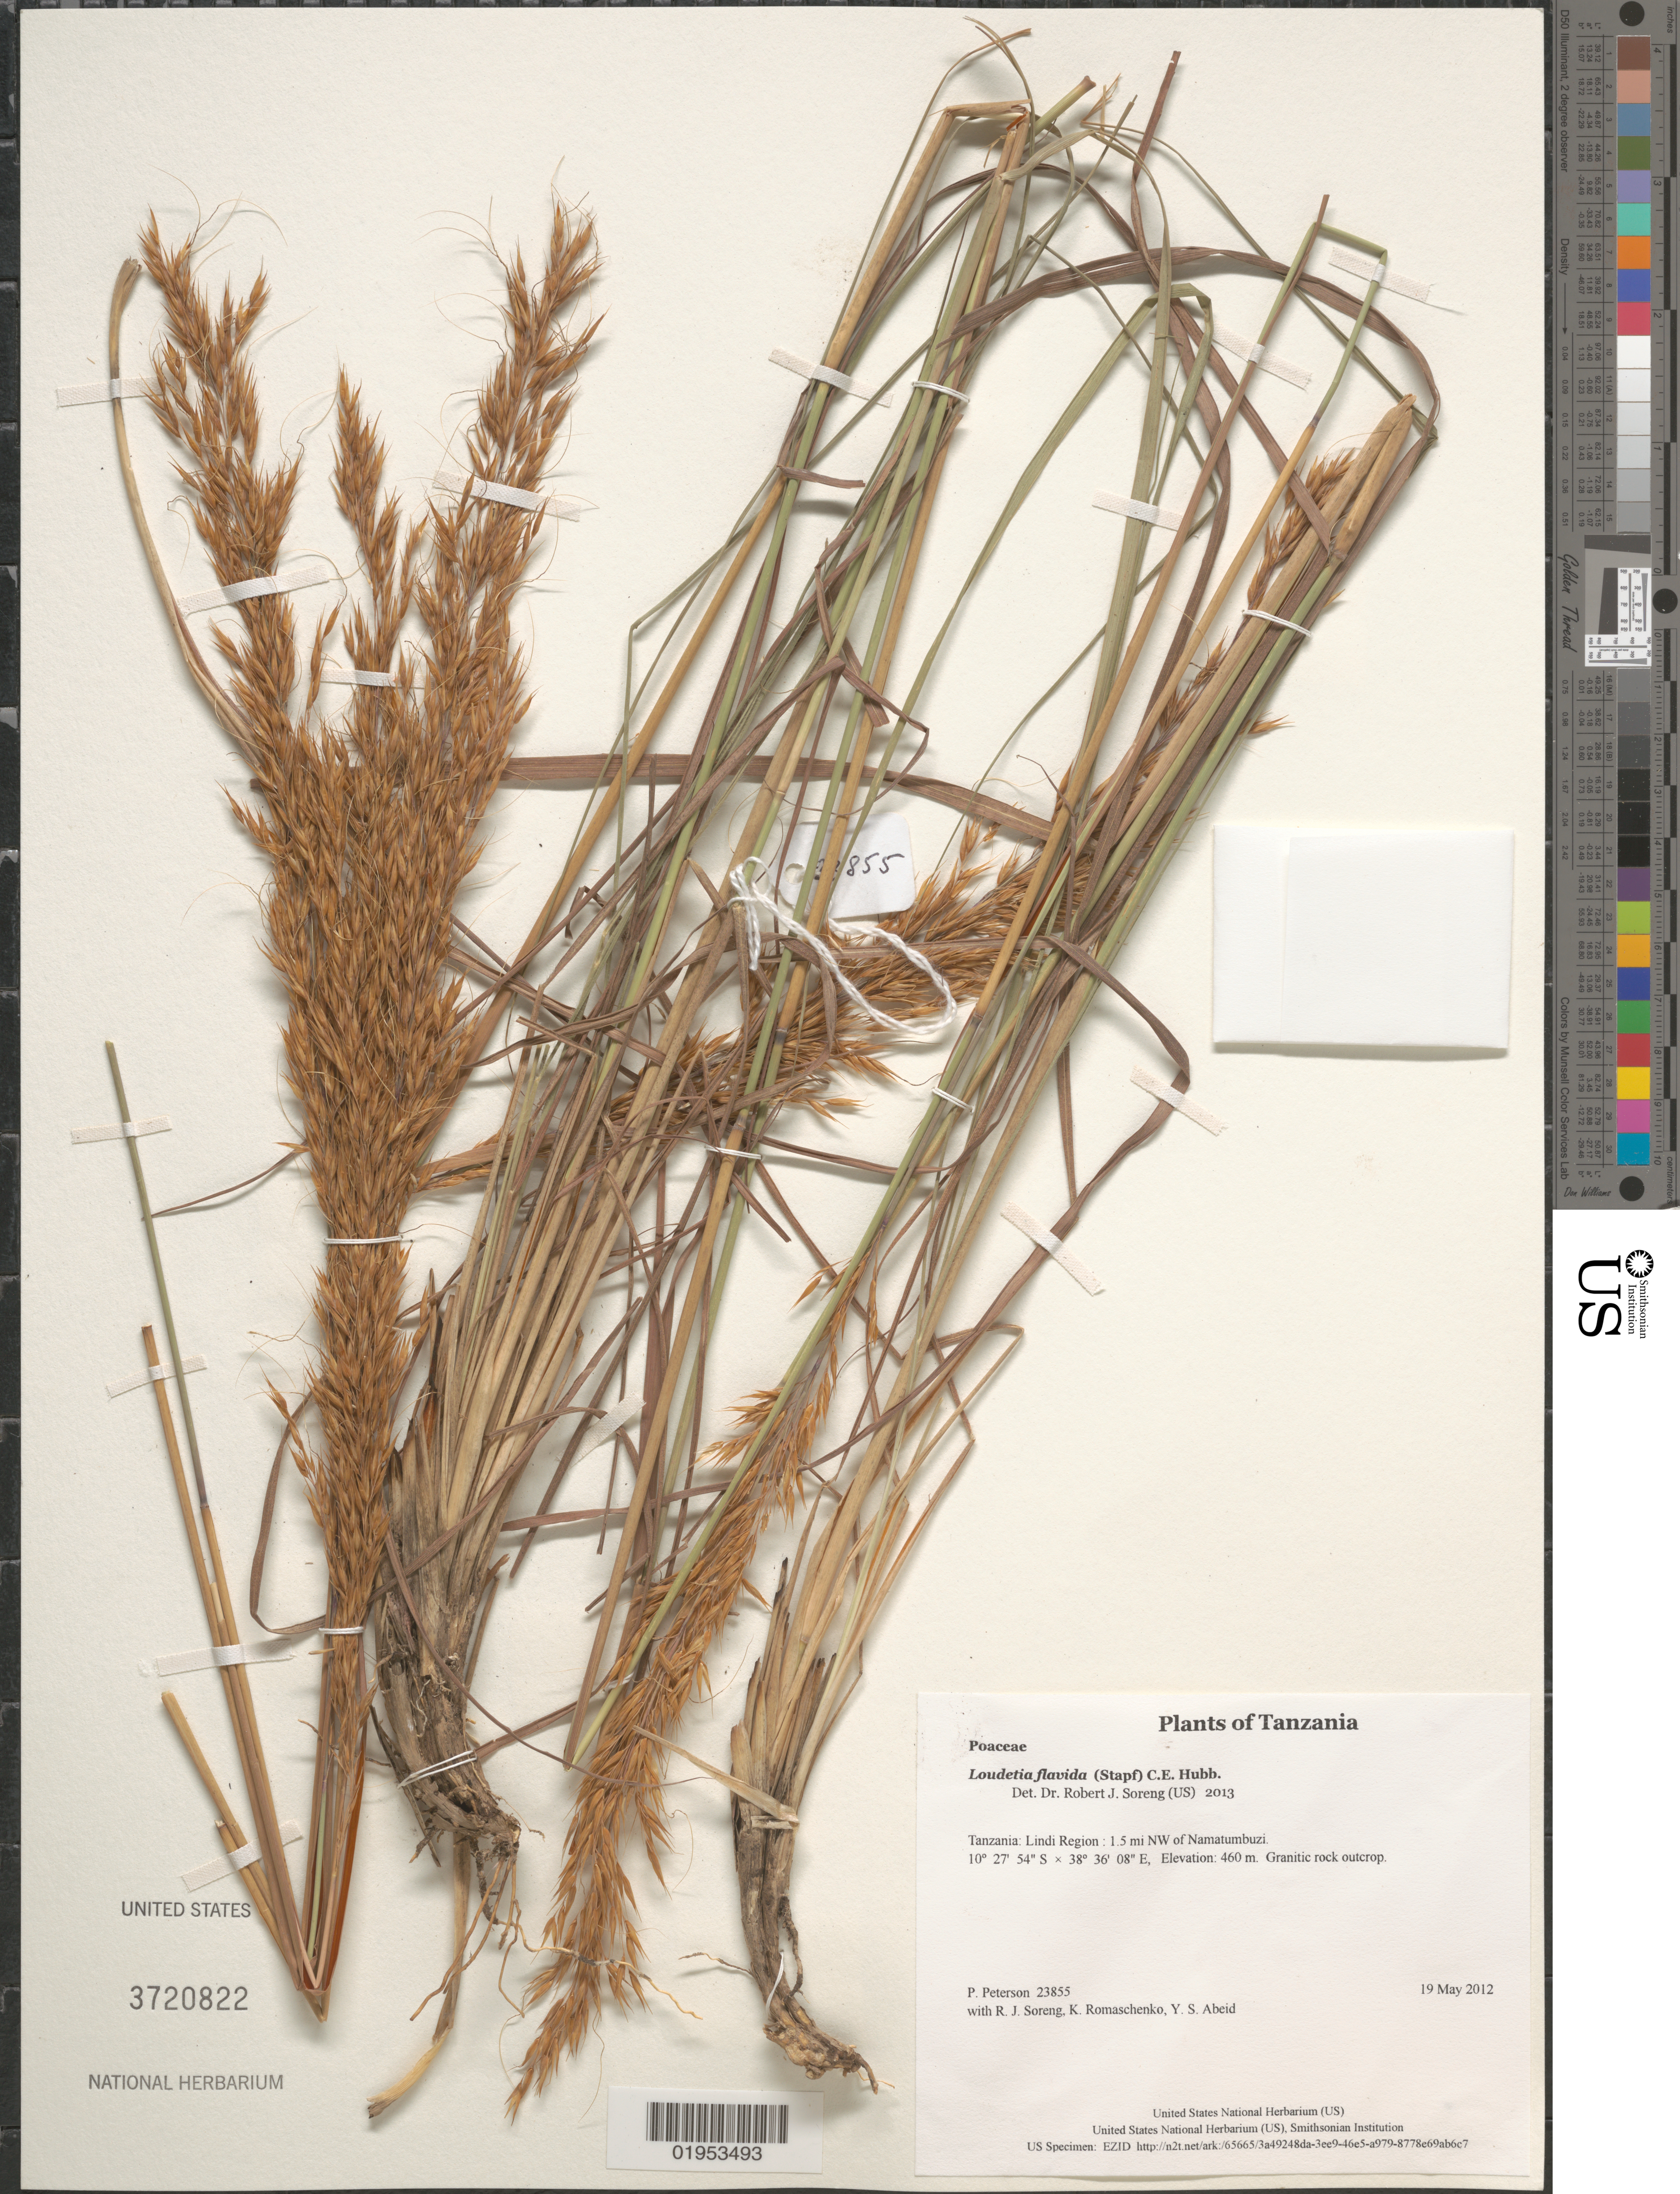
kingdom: Plantae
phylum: Tracheophyta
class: Liliopsida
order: Poales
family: Poaceae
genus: Loudetia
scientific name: Loudetia flavida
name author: (Stapf) C.E. Hubb.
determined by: Soreng, Robert J., Research Associate (BOT), Smithsonian Institution - National Museum of Natural History (UNITED STATES)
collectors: P. M. Peterson, R. J. Soreng, K. Romaschenko & Y. Abeid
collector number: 23855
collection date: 2012-05-19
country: Tanzania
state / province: Lindi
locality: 1.5 mi NW of Namatumbuzi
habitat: Granitic rock outcrop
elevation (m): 460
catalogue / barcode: US 3720822